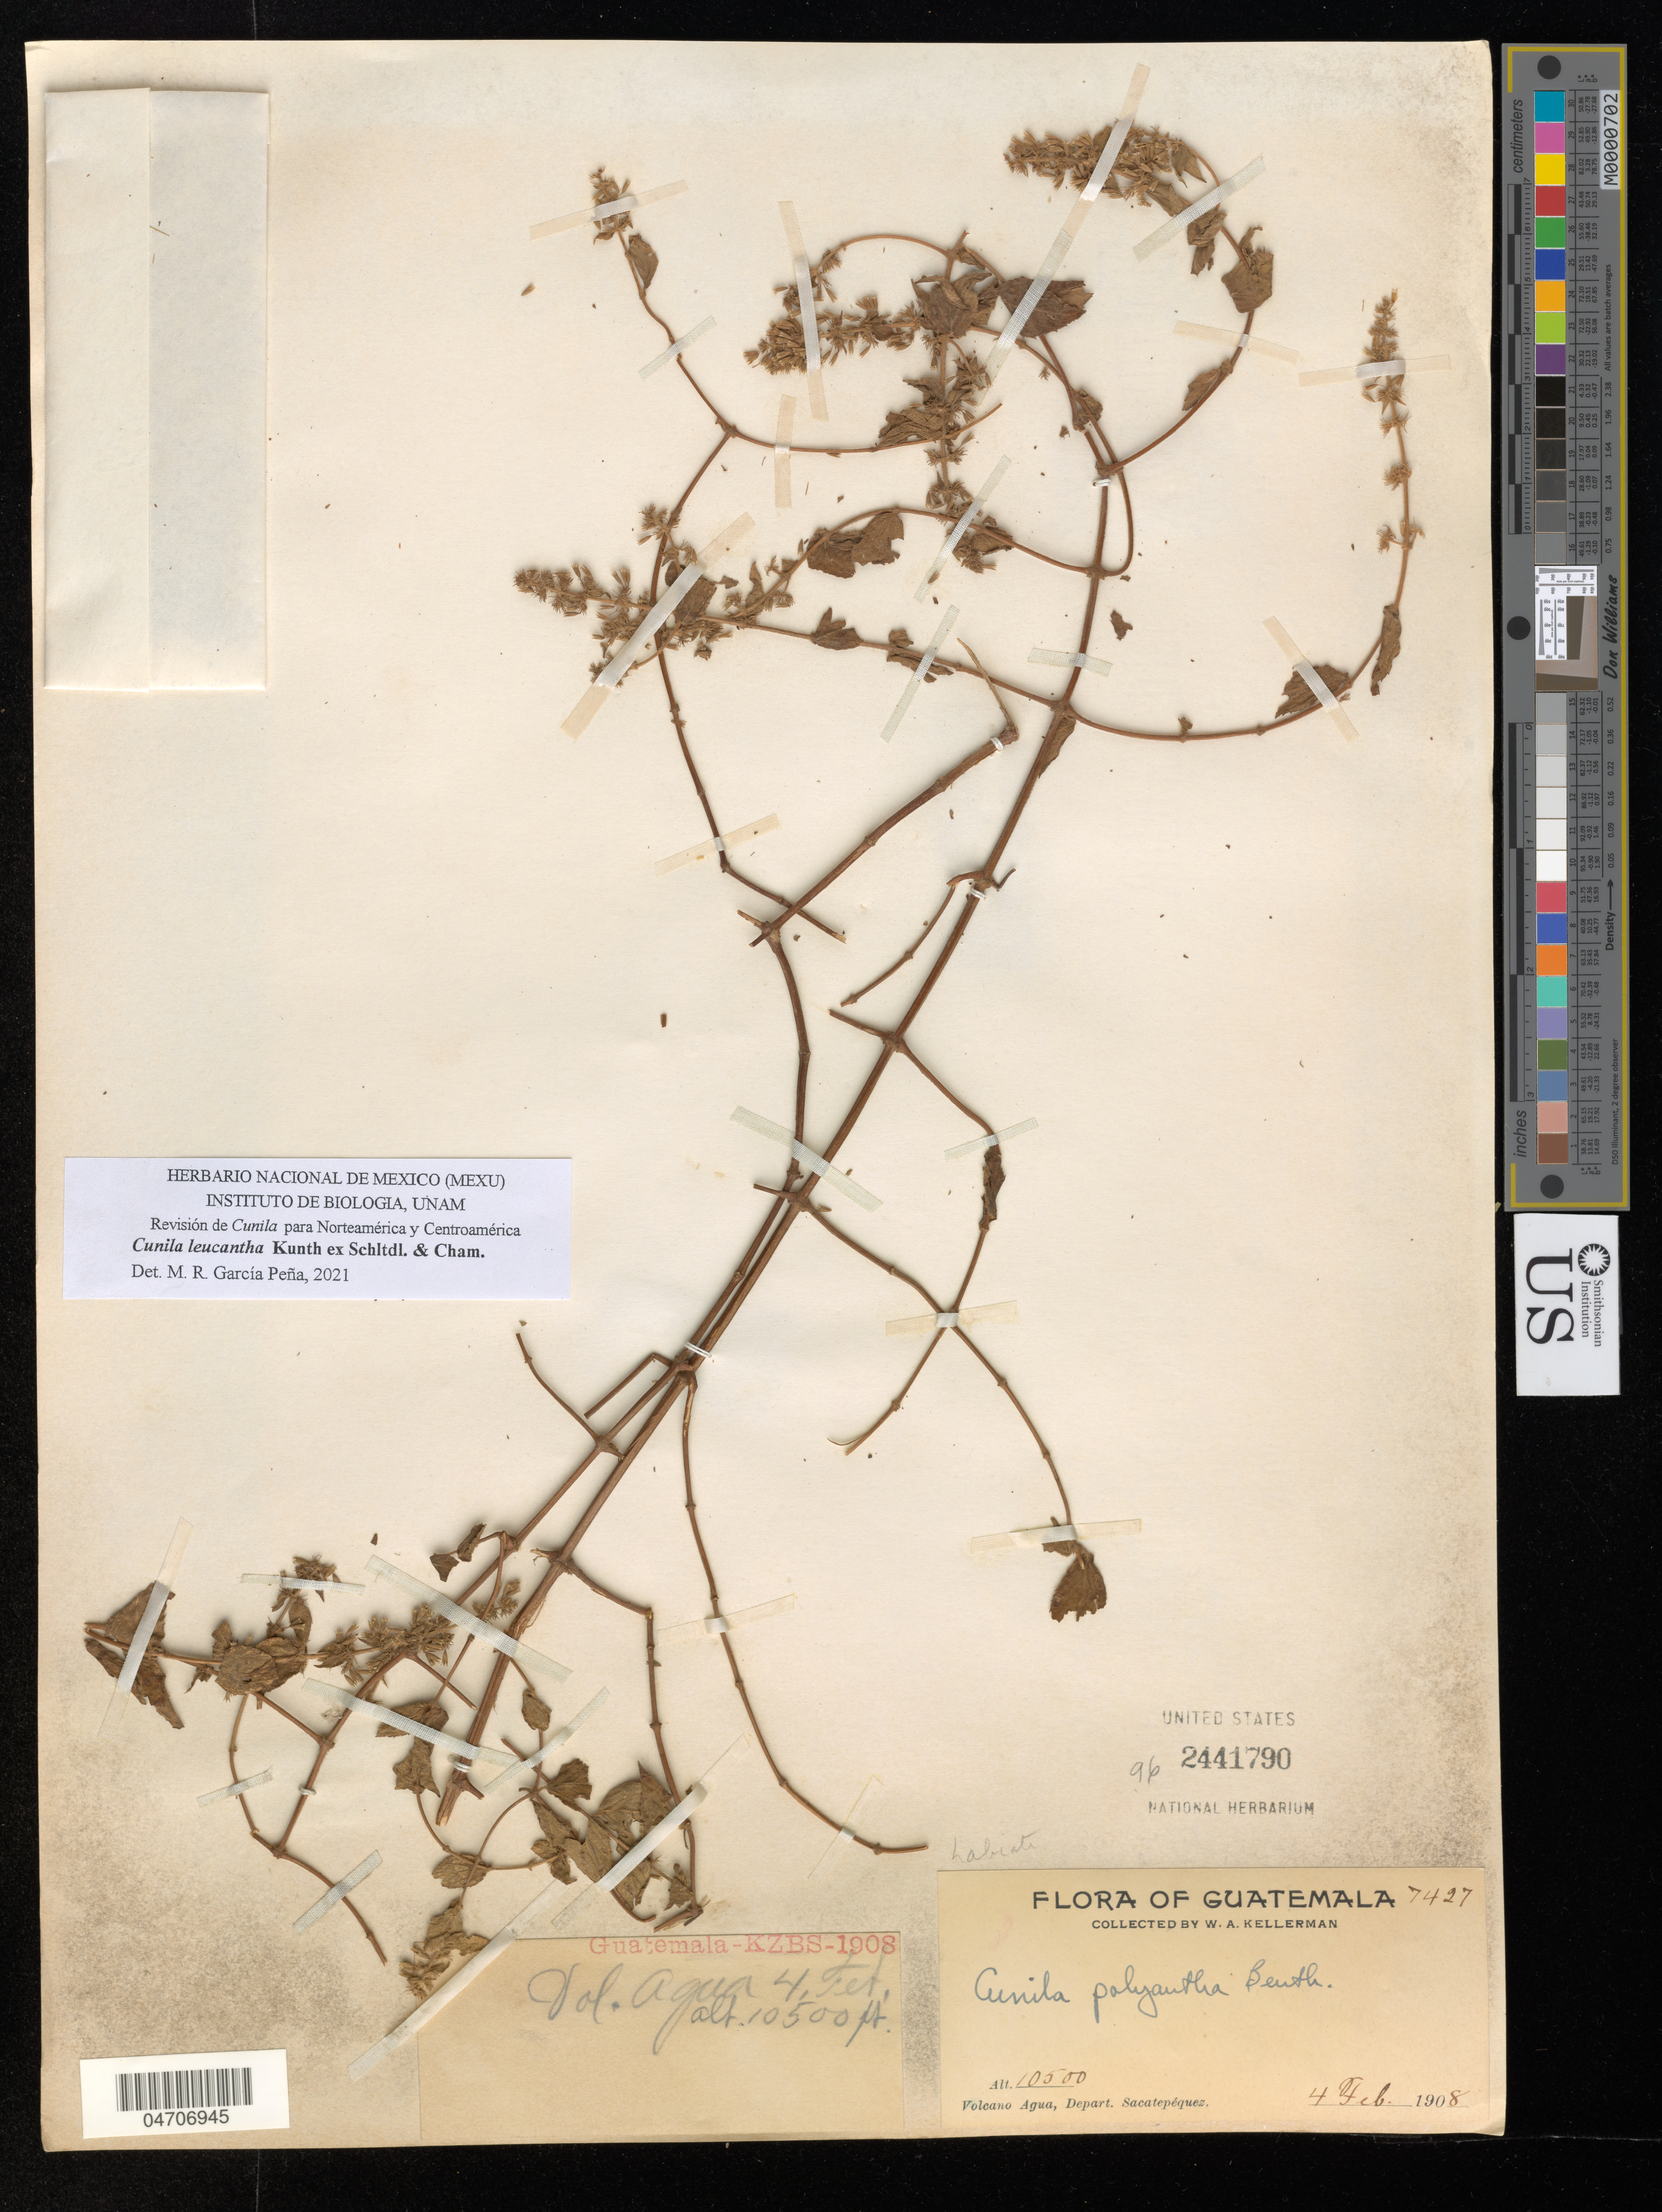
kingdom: Plantae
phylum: Tracheophyta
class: Magnoliopsida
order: Lamiales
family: Lamiaceae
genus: Cunila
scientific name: Cunila leucantha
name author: Kunth ex Schltdl. & Cham.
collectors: W. Kellerman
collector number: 7427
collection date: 1908-02-04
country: Guatemala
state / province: Sacatepequez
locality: Volcano Agua, Depart. Sacatepéquez.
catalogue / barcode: US 2441790